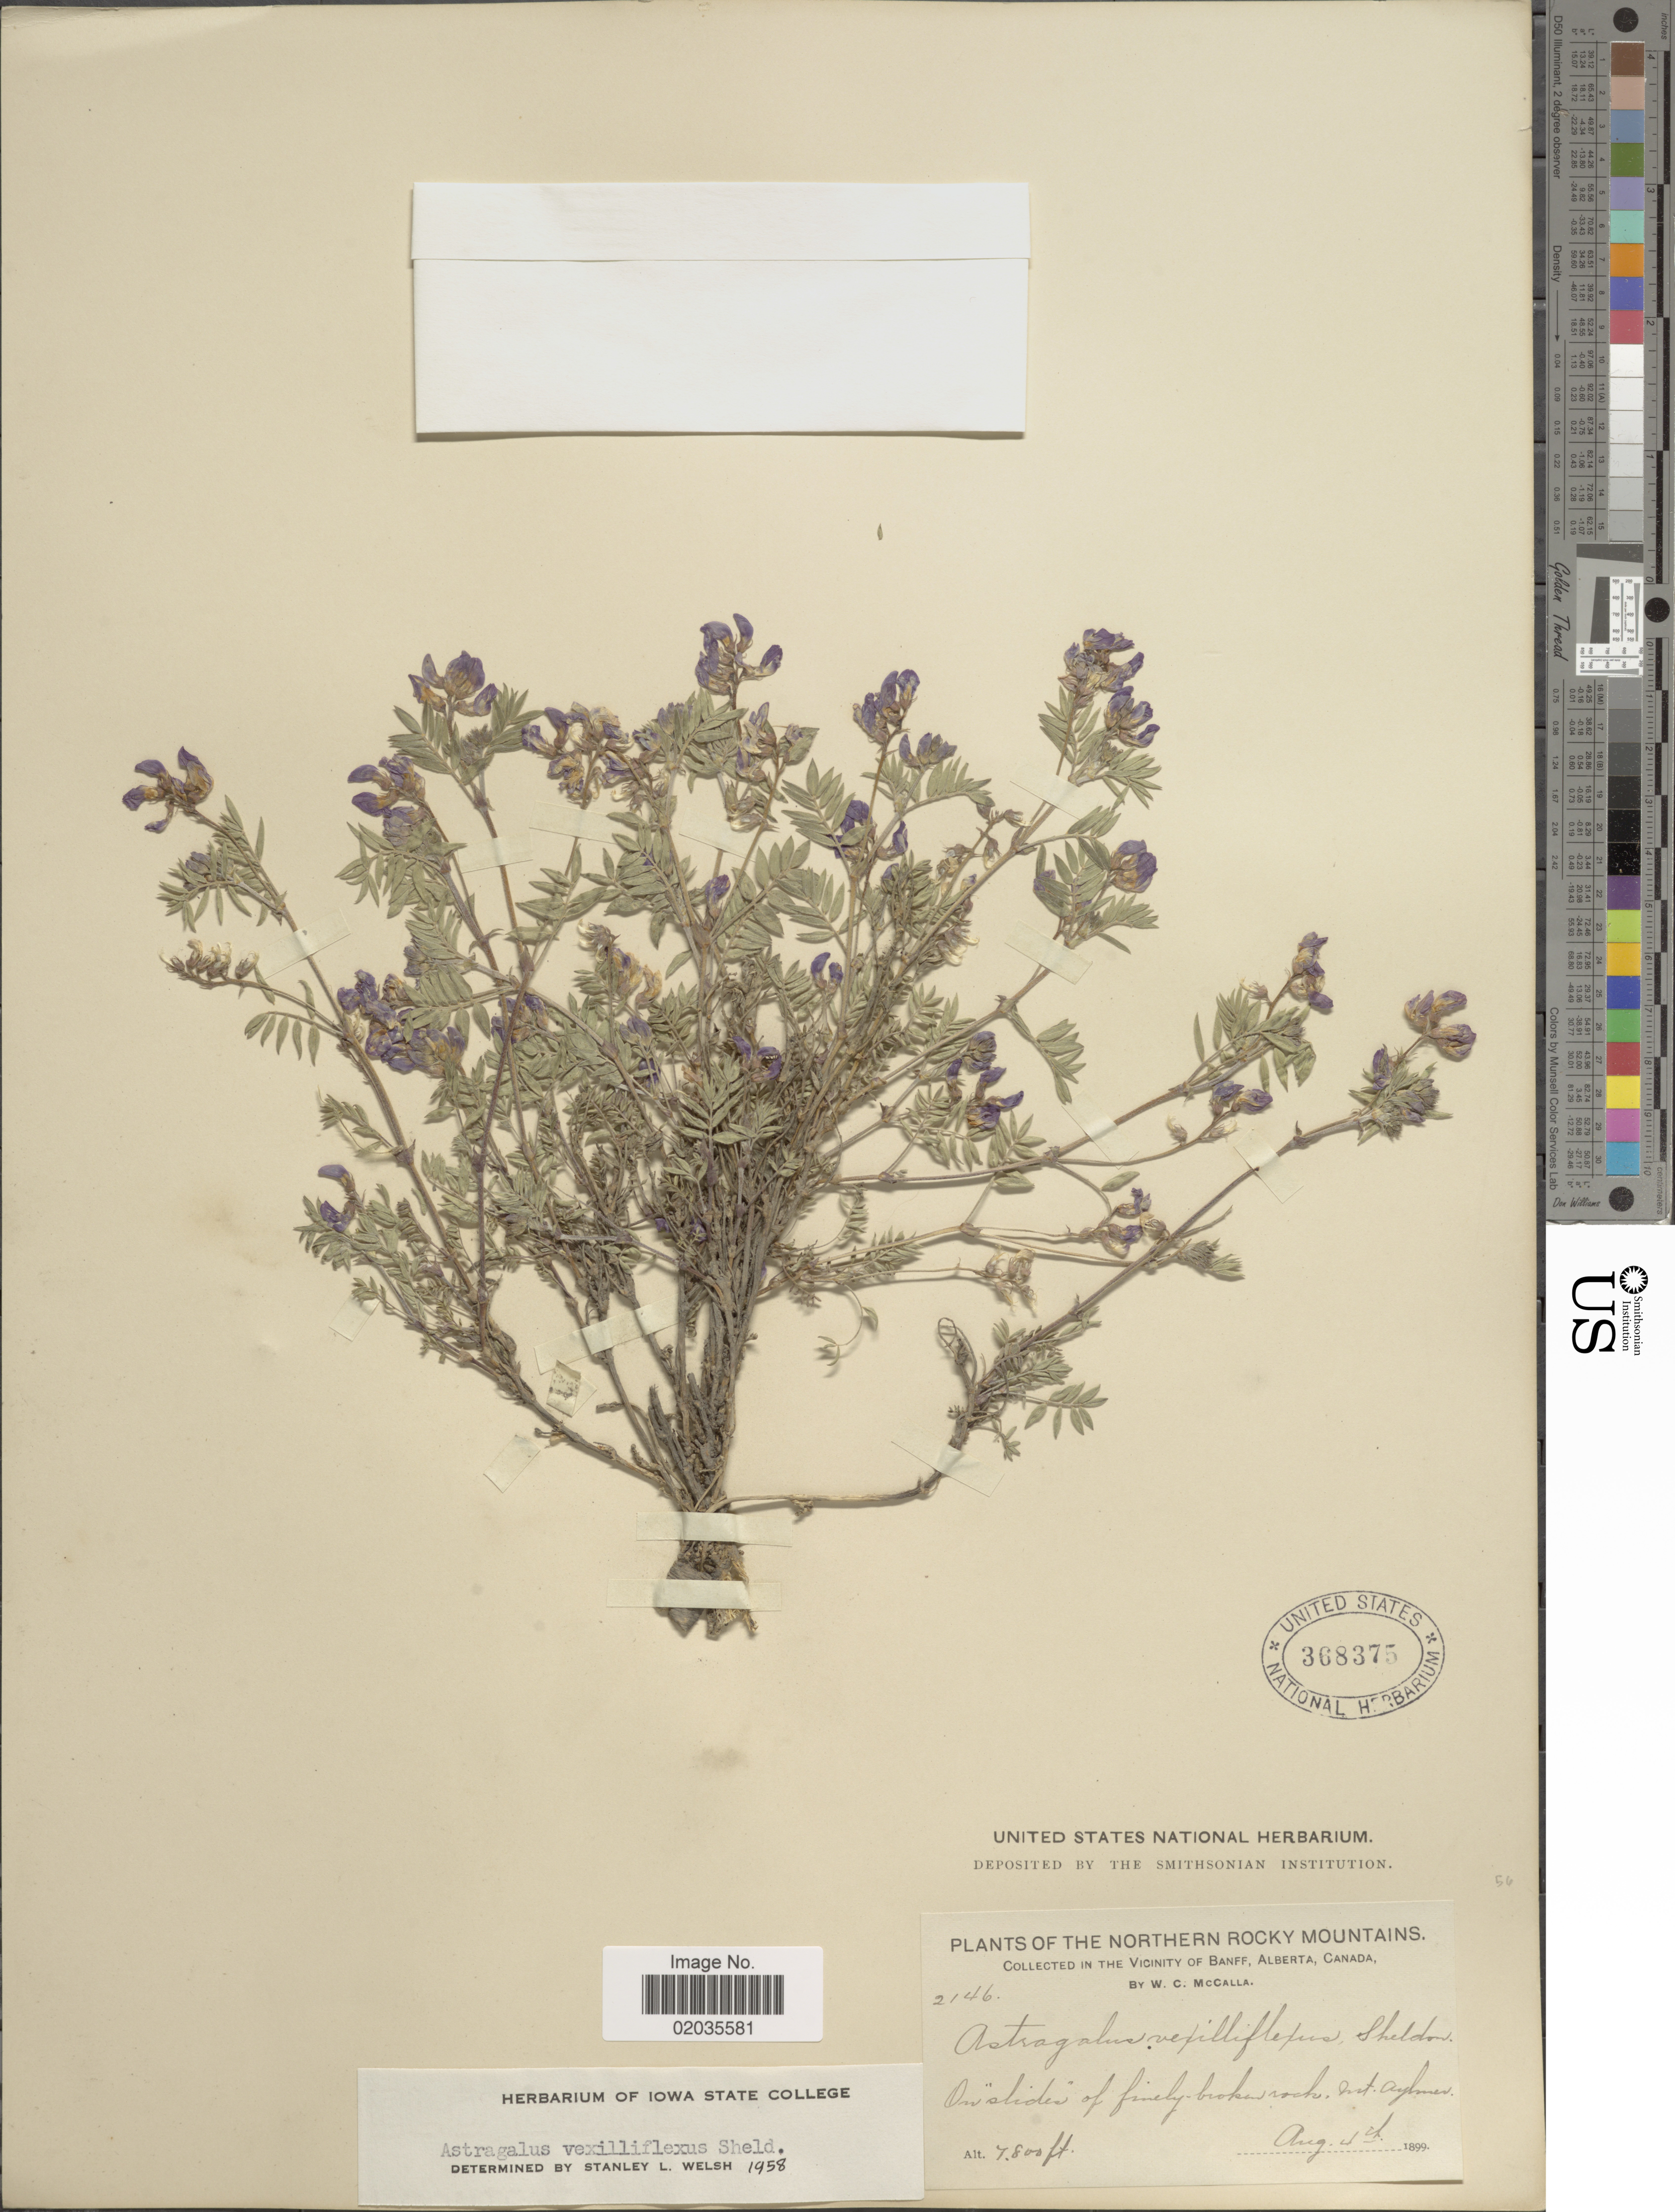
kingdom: Plantae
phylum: Tracheophyta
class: Magnoliopsida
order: Fabales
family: Fabaceae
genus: Astragalus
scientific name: Astragalus vexilliflexus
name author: E. Sheld.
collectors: W. McCalla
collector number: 2146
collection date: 1899-08-04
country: Canada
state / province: Alberta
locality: Northern Rocky Mountains. Vicinity of Banff. Mt. Aylmer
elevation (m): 2377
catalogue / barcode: US 368375